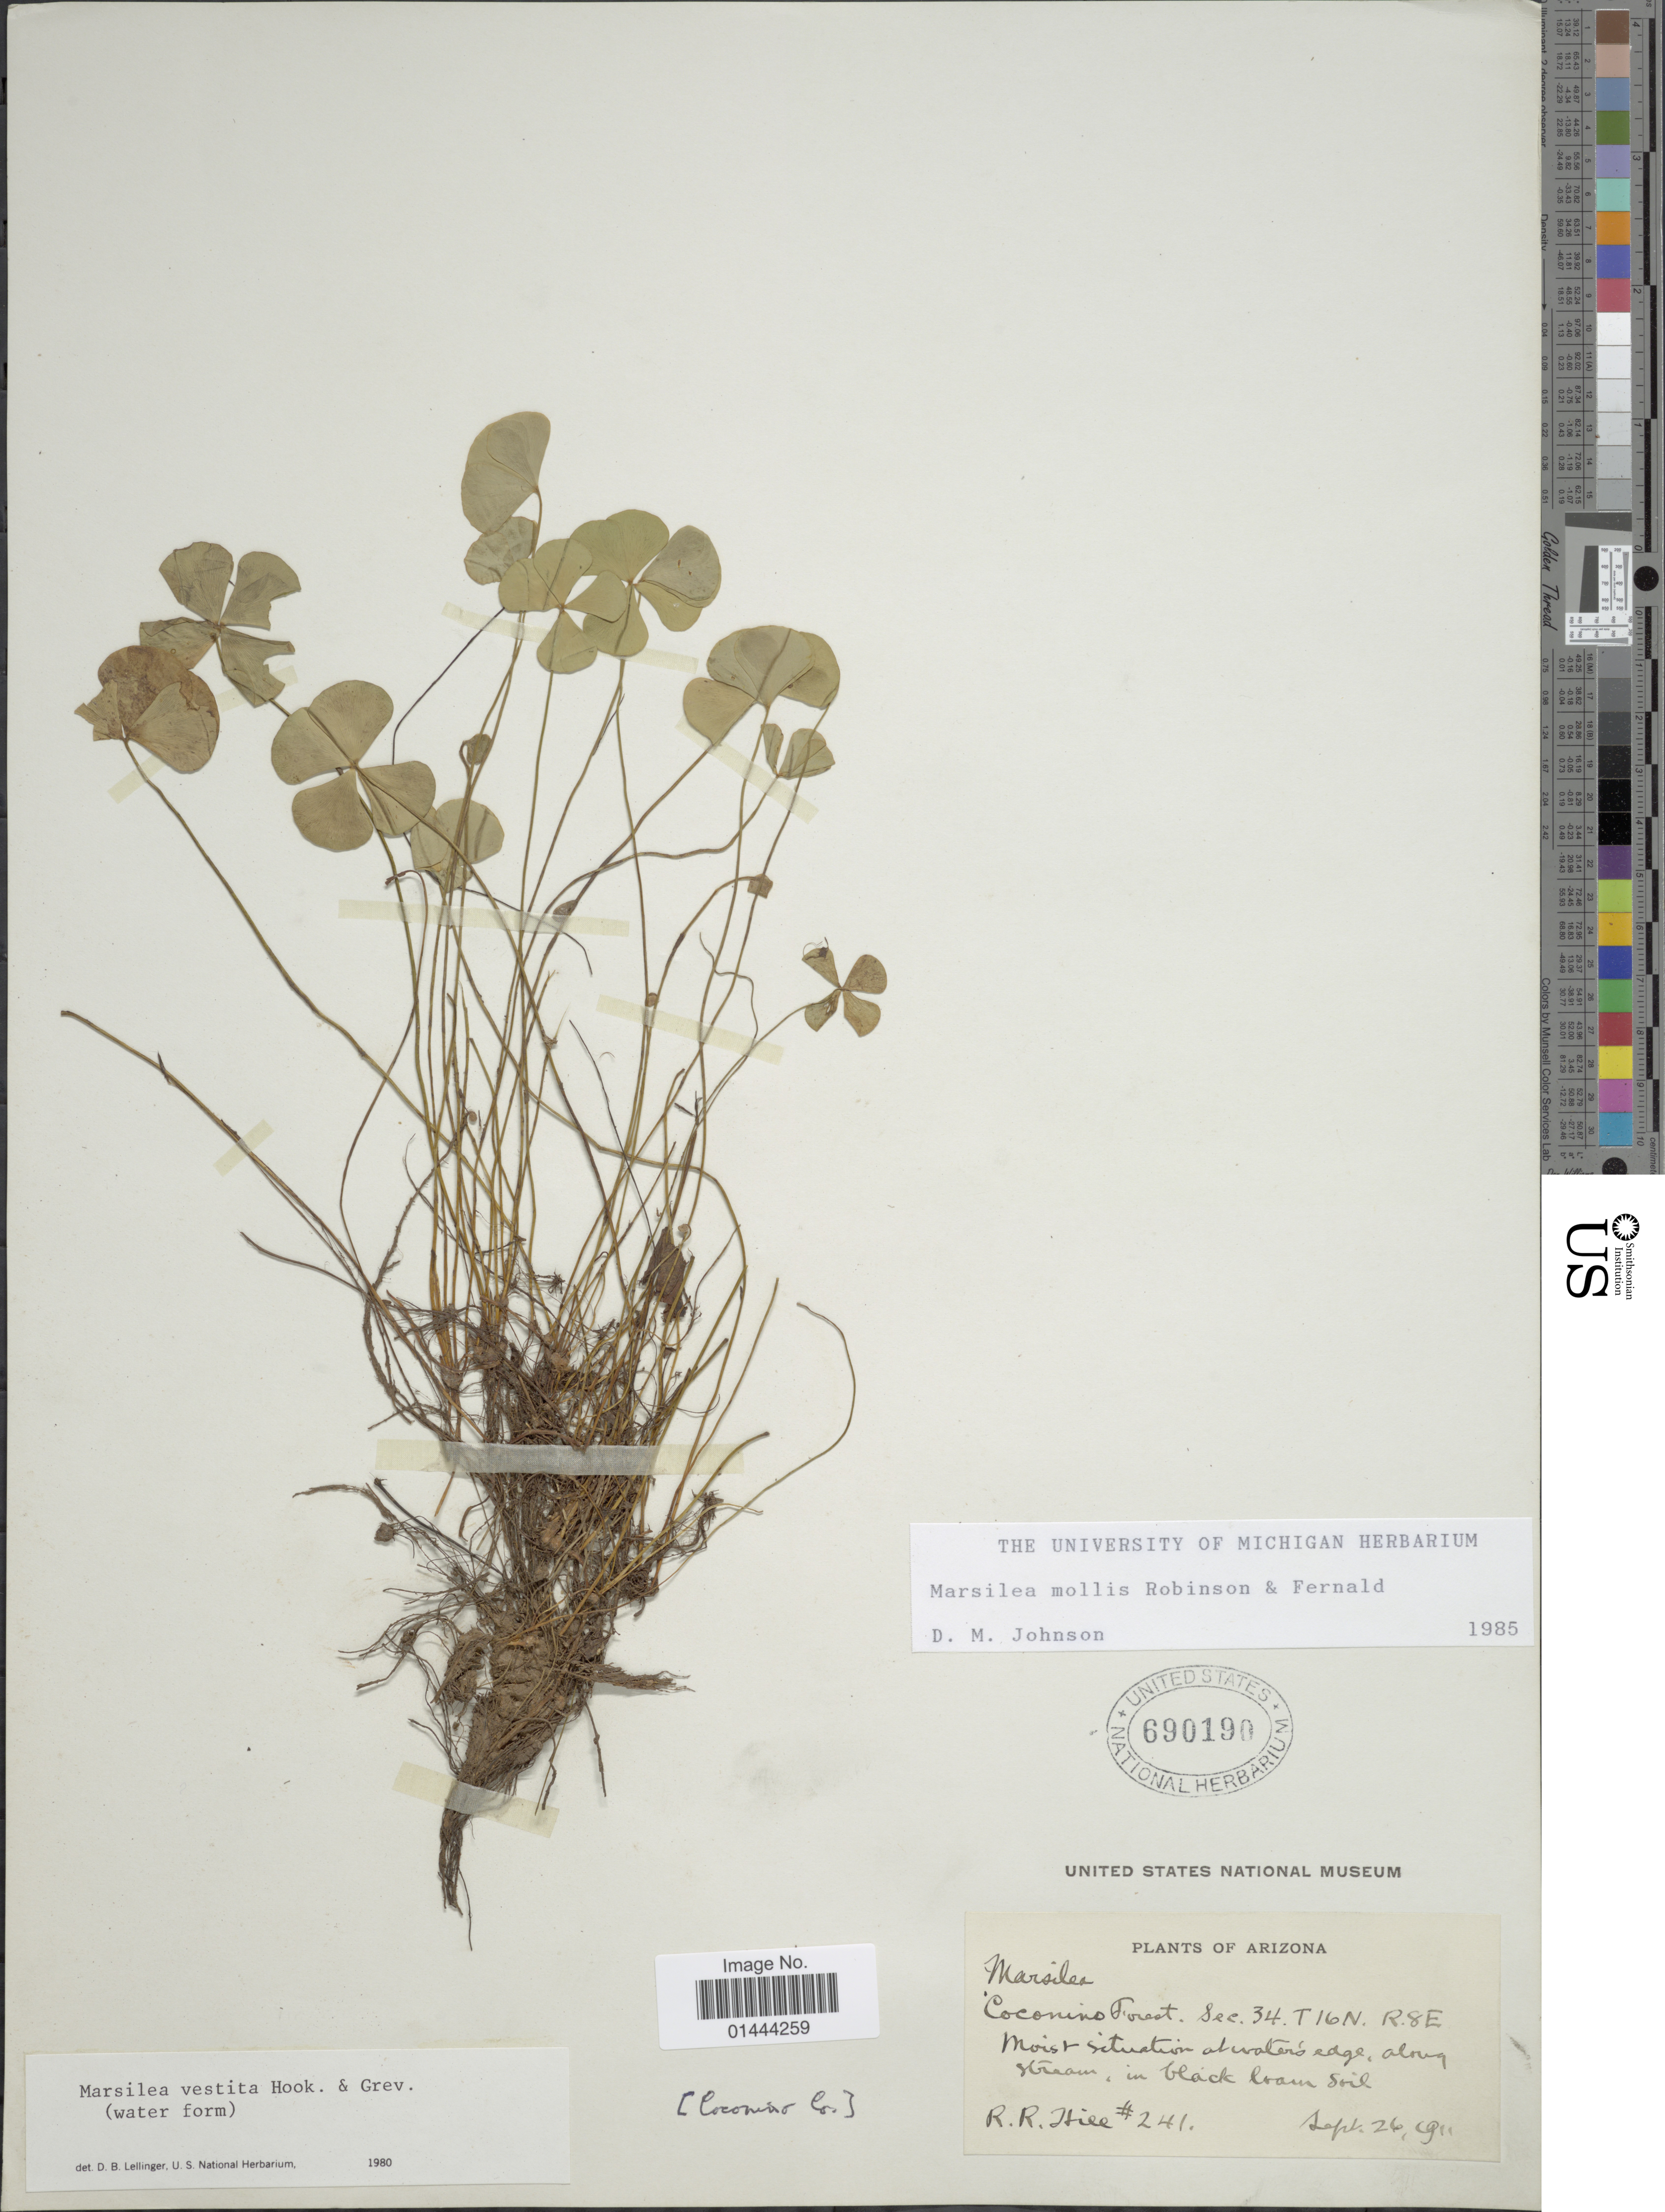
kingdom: Plantae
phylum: Tracheophyta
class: Polypodiopsida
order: Salviniales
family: Marsileaceae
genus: Marsilea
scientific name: Marsilea mollis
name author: B.L. Rob. & Fernald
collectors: R. R. Hill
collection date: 1911-09-26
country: United States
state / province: Arizona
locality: Coconino Forest Sec. 34 T16N. R.8E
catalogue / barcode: US 690190